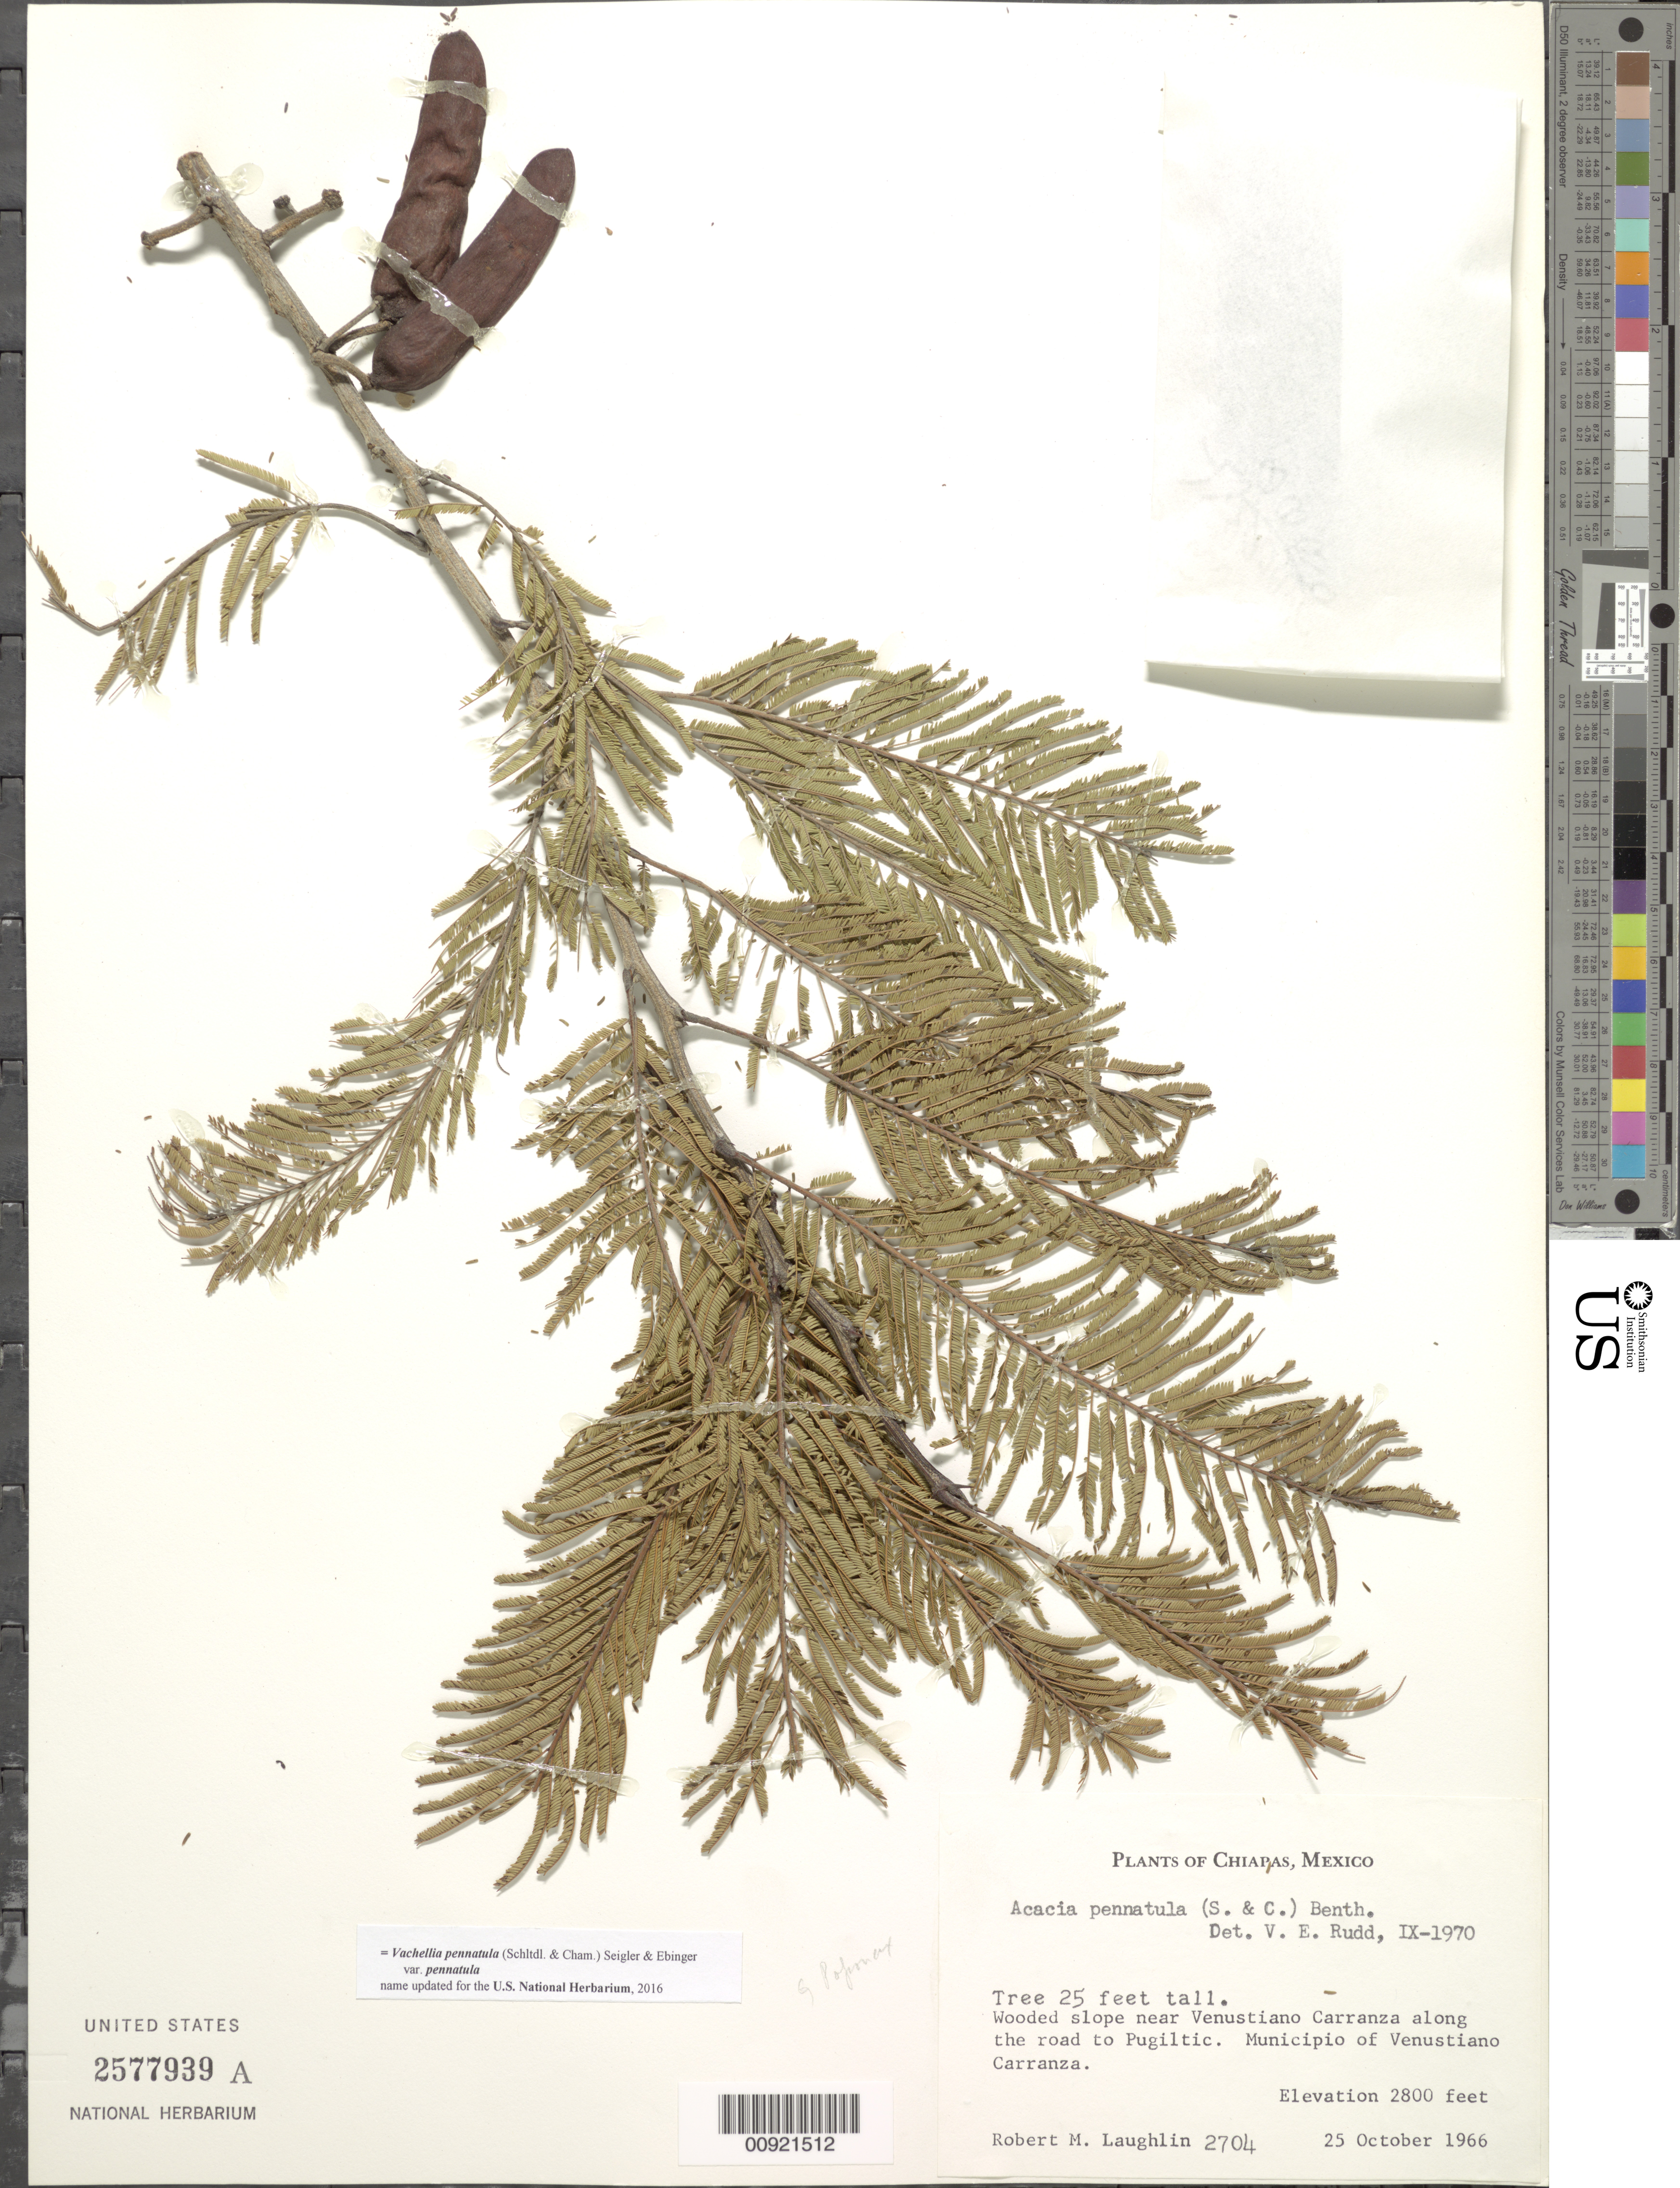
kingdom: Plantae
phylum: Tracheophyta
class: Magnoliopsida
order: Fabales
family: Fabaceae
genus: Vachellia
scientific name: Vachellia pennatula var. pennatula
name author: (Schltdl. & Cham.) Seigler & Ebinger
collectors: R. M. Laughlin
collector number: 2704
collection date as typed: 25 Oct 1966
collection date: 1966-10-25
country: Mexico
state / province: Chiapas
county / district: Venustiano Carranza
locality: Near Venustiano Carranza along the road to Pugiltic. Municipio of Venustiano Carranza.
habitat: Wooded slope.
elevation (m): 853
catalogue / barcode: US 2577939A